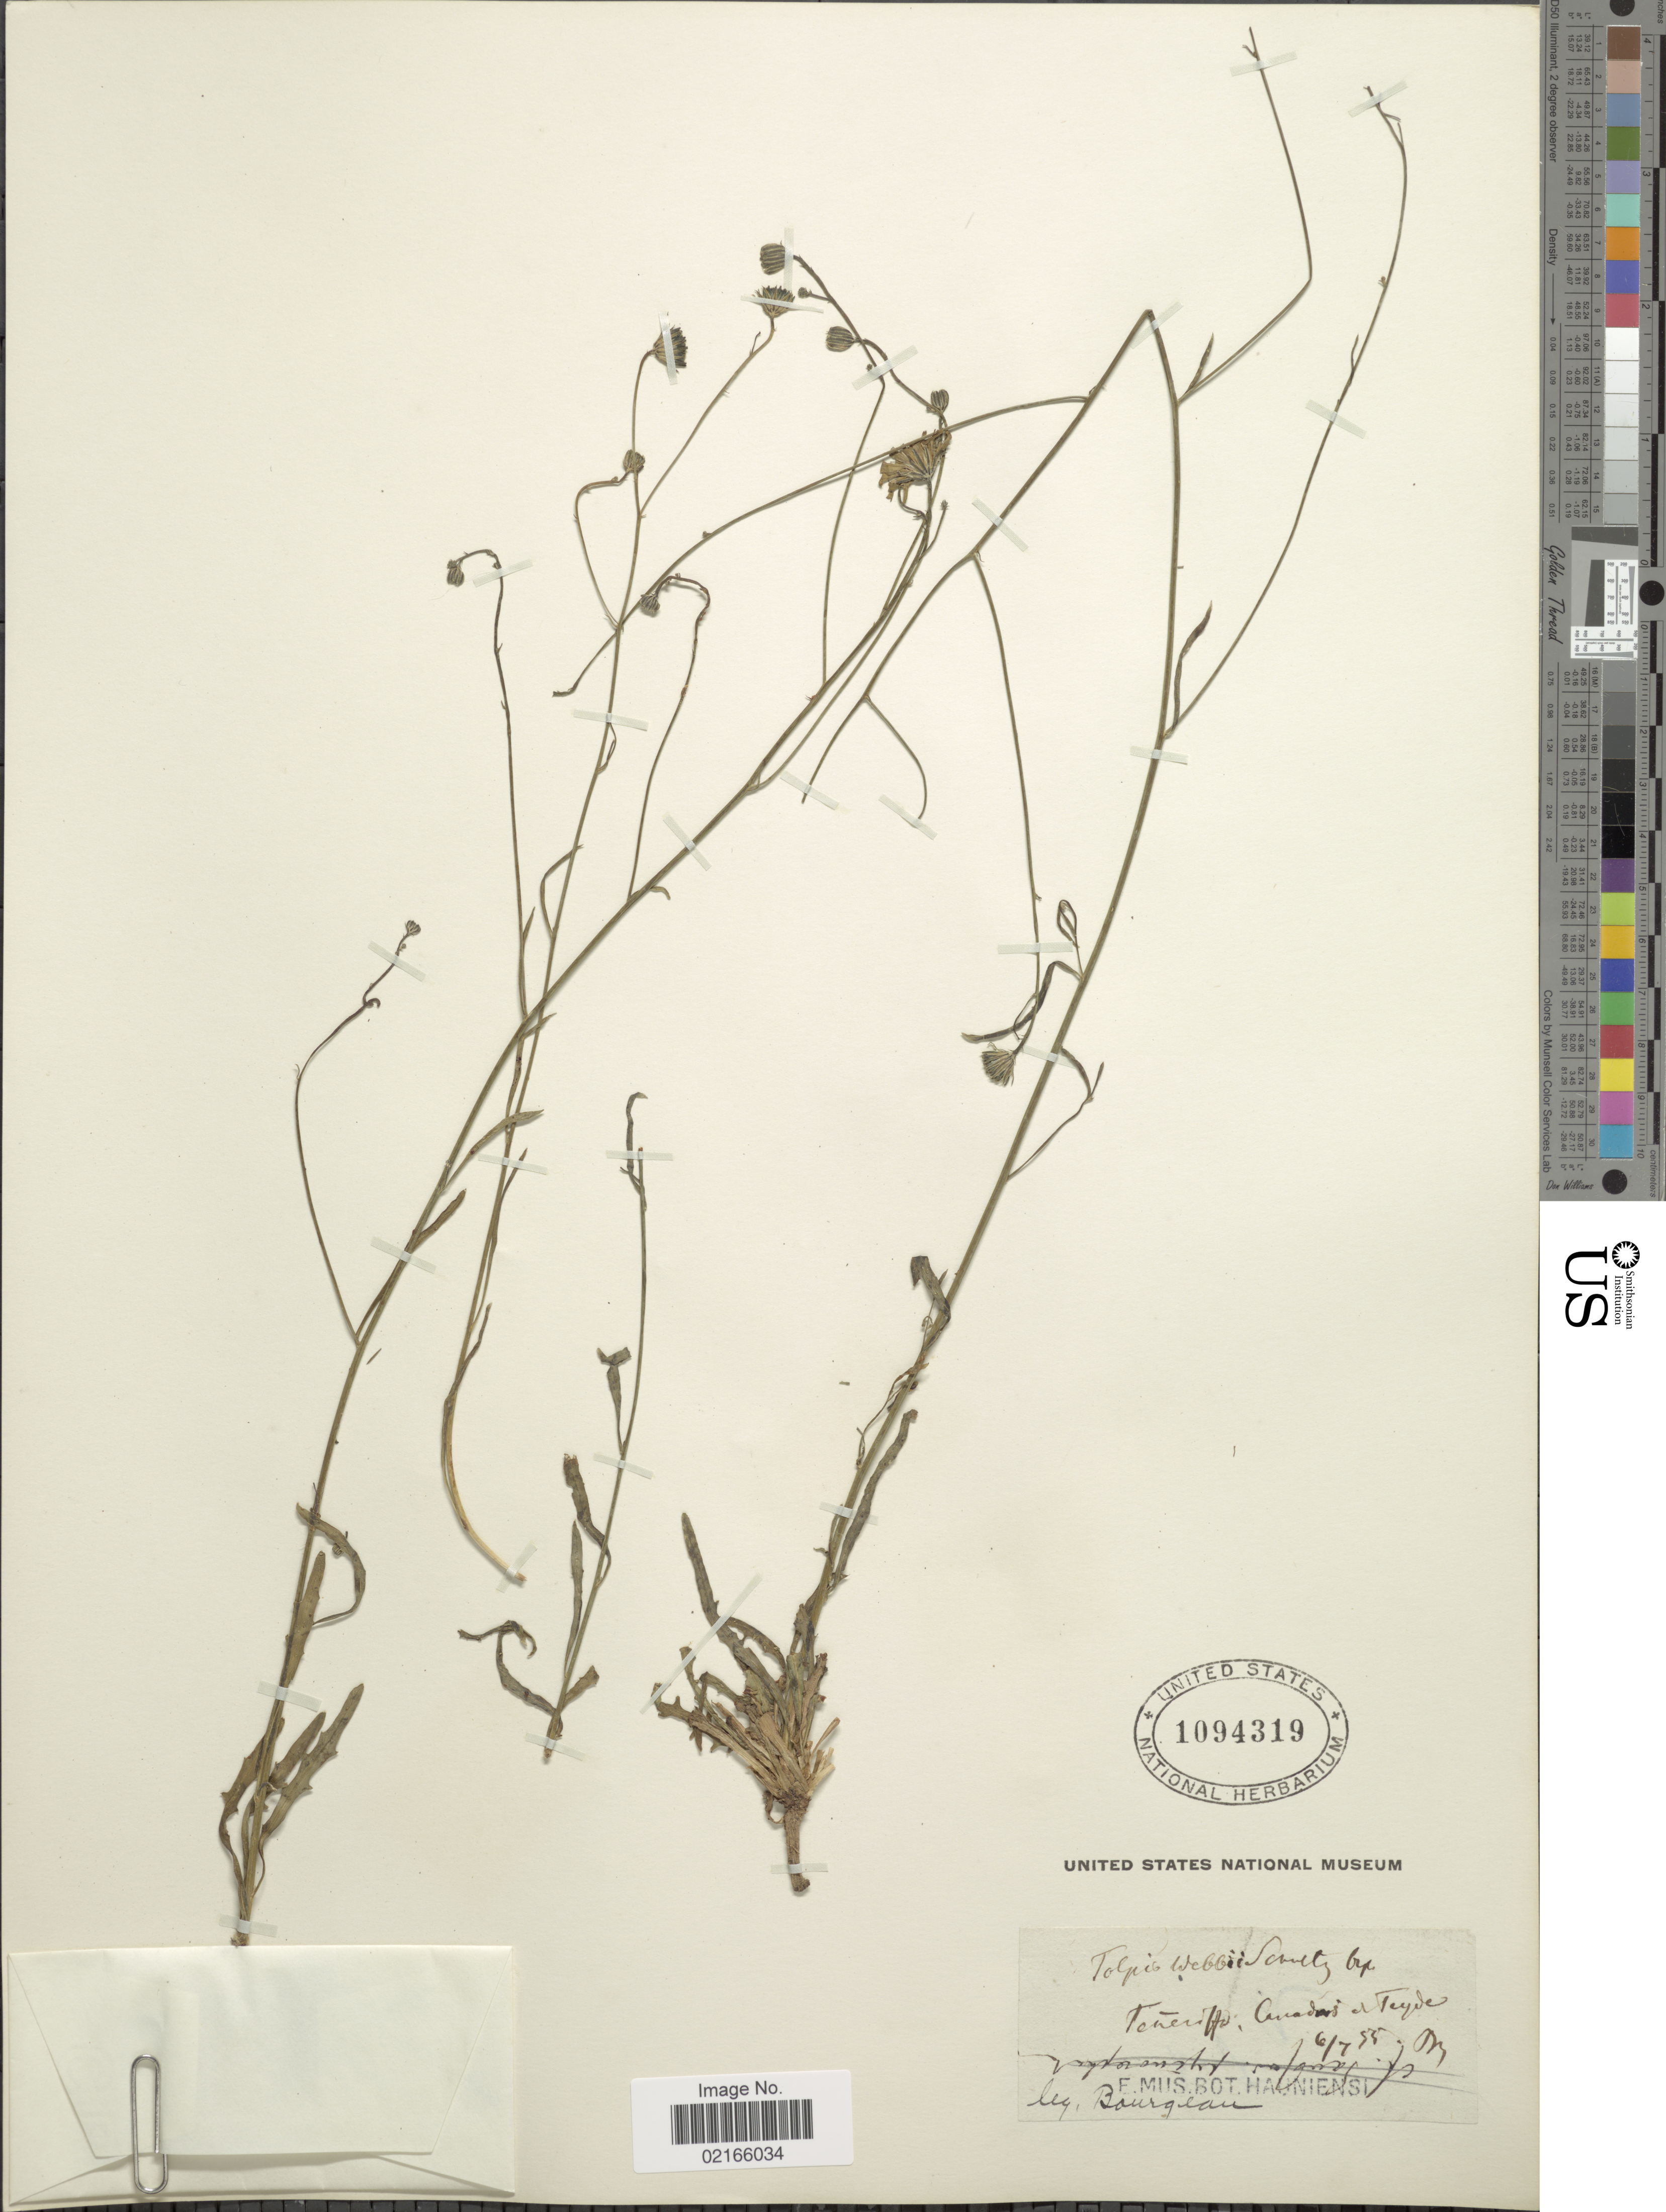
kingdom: Plantae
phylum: Tracheophyta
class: Magnoliopsida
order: Asterales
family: Asteraceae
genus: Tolpis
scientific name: Tolpis webbii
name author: Sch. Bip.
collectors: -. Bourgeau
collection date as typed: Transcribed d/m/y: 6/7/55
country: Spain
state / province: Canarias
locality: Tenerife. Teyde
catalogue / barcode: US 1094319